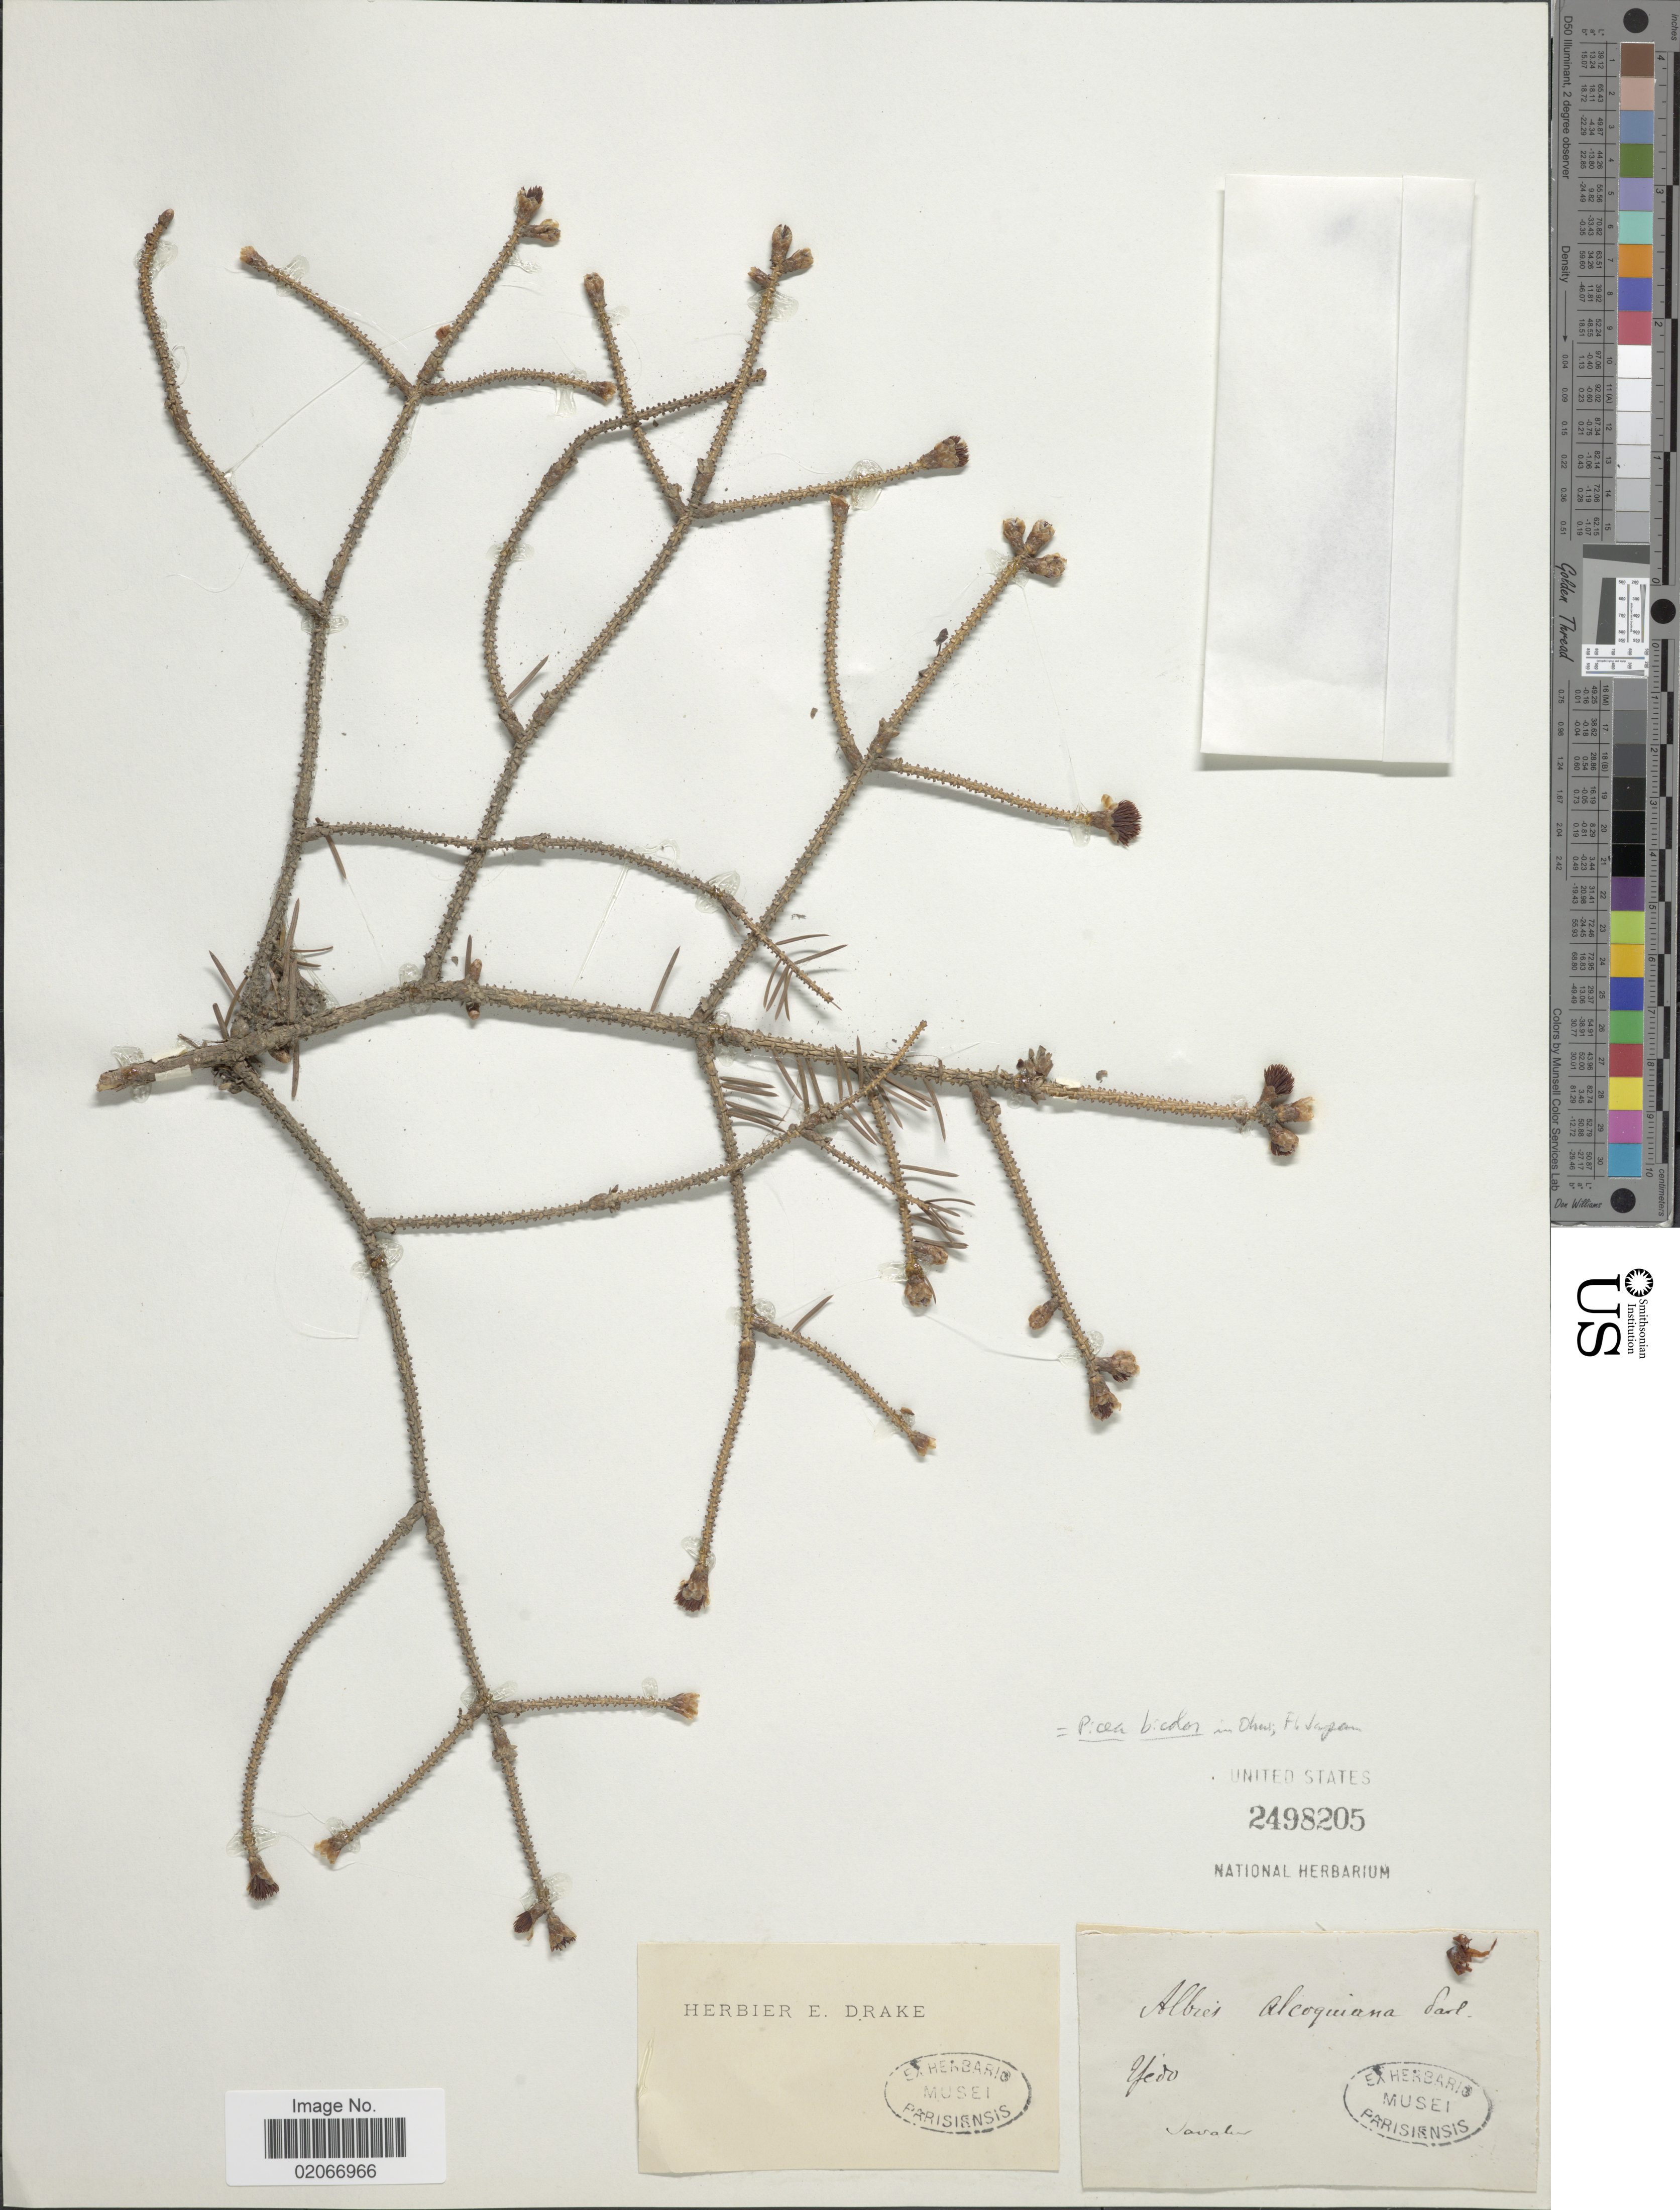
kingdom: Plantae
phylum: Tracheophyta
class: Pinopsida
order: Pinales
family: Pinaceae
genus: Picea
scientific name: Picea bicolor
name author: (Maxim.) Mayr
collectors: ex herb. E. Drake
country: Japan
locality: Yedo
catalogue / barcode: US 2498205